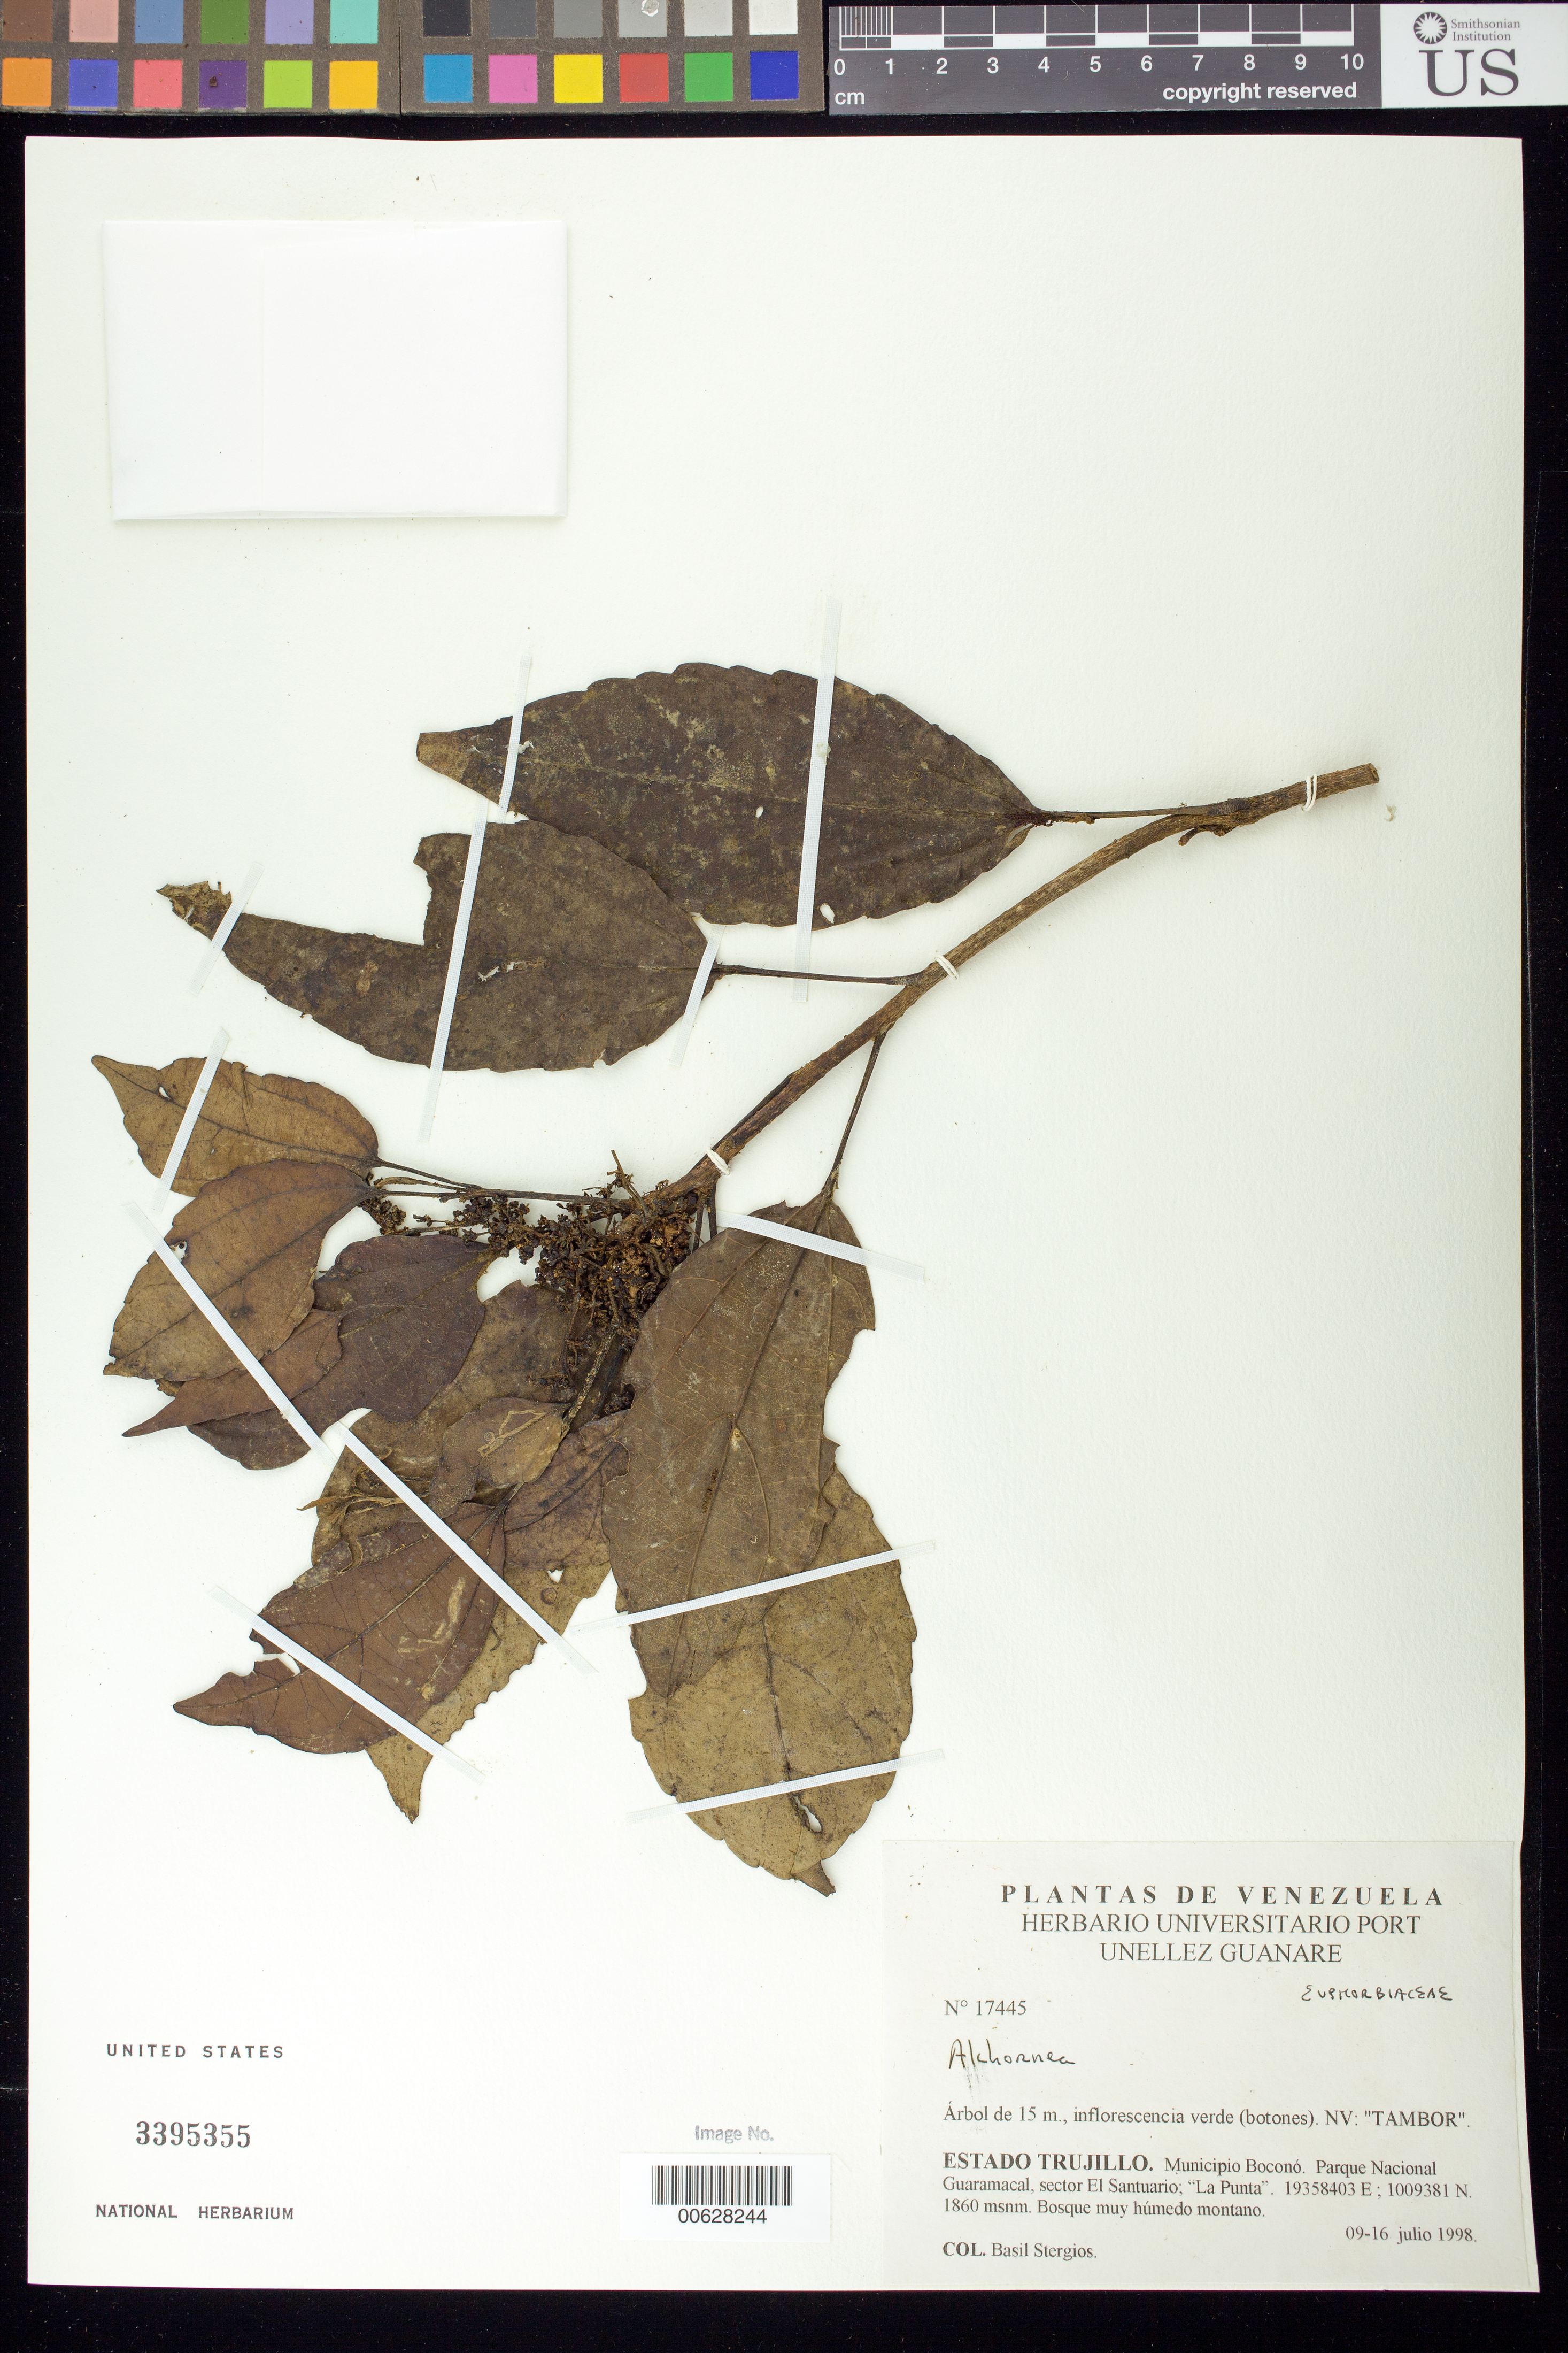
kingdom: Plantae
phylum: Tracheophyta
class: Magnoliopsida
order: Malpighiales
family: Euphorbiaceae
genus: Alchornea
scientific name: Alchornea sp.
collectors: B. G. Stergios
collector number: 17445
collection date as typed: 09 Jul 1998 to 16 Jul 1998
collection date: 1998-07-09/1998-07-16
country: Venezuela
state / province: Trujillo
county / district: Boconó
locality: Parque Nacional Guaramacal, sector El Santuario, La Punta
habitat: Bosques muy húmedo montano.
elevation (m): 1860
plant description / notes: Common name: Tambor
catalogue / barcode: US 3395355